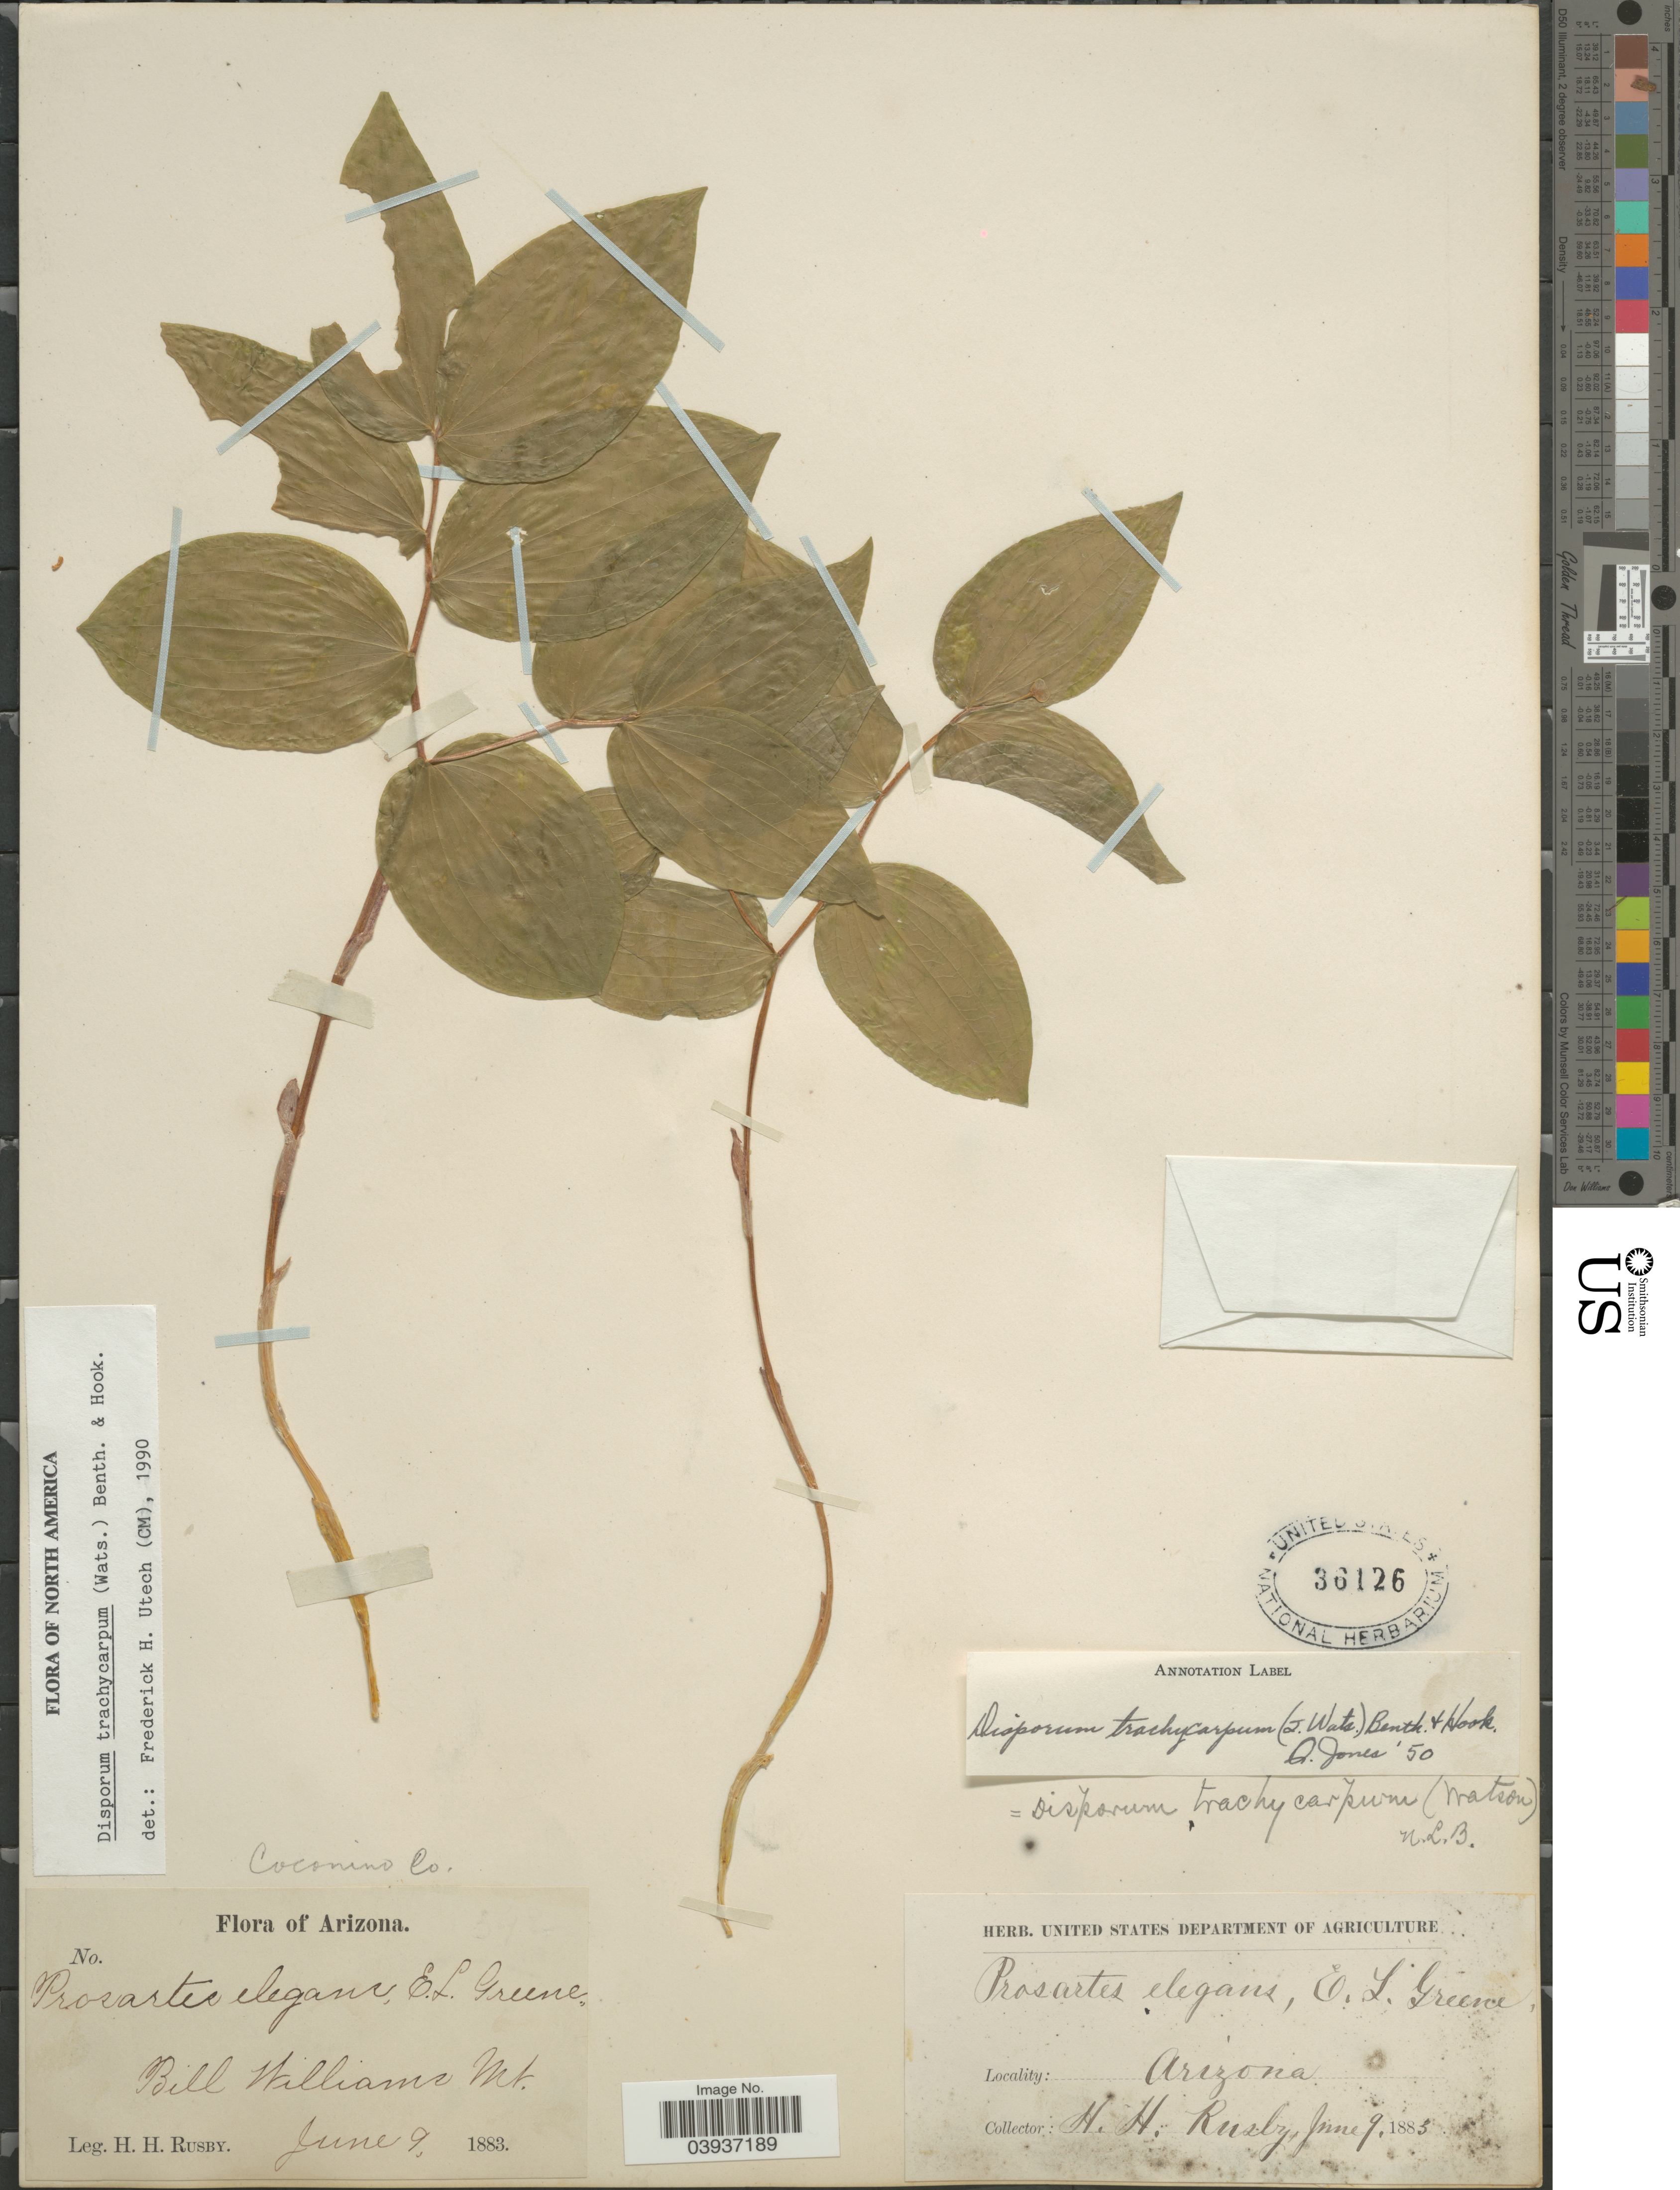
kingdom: Plantae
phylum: Tracheophyta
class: Liliopsida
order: Liliales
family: Colchicaceae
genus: Disporum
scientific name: Disporum trachycarpum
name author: (S. Watson) Benth. & Hook. f.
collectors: H. H. Rusby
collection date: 1883-06-09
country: United States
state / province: Arizona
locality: Coconino Co. Bill Williams Mt.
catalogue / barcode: US 36126